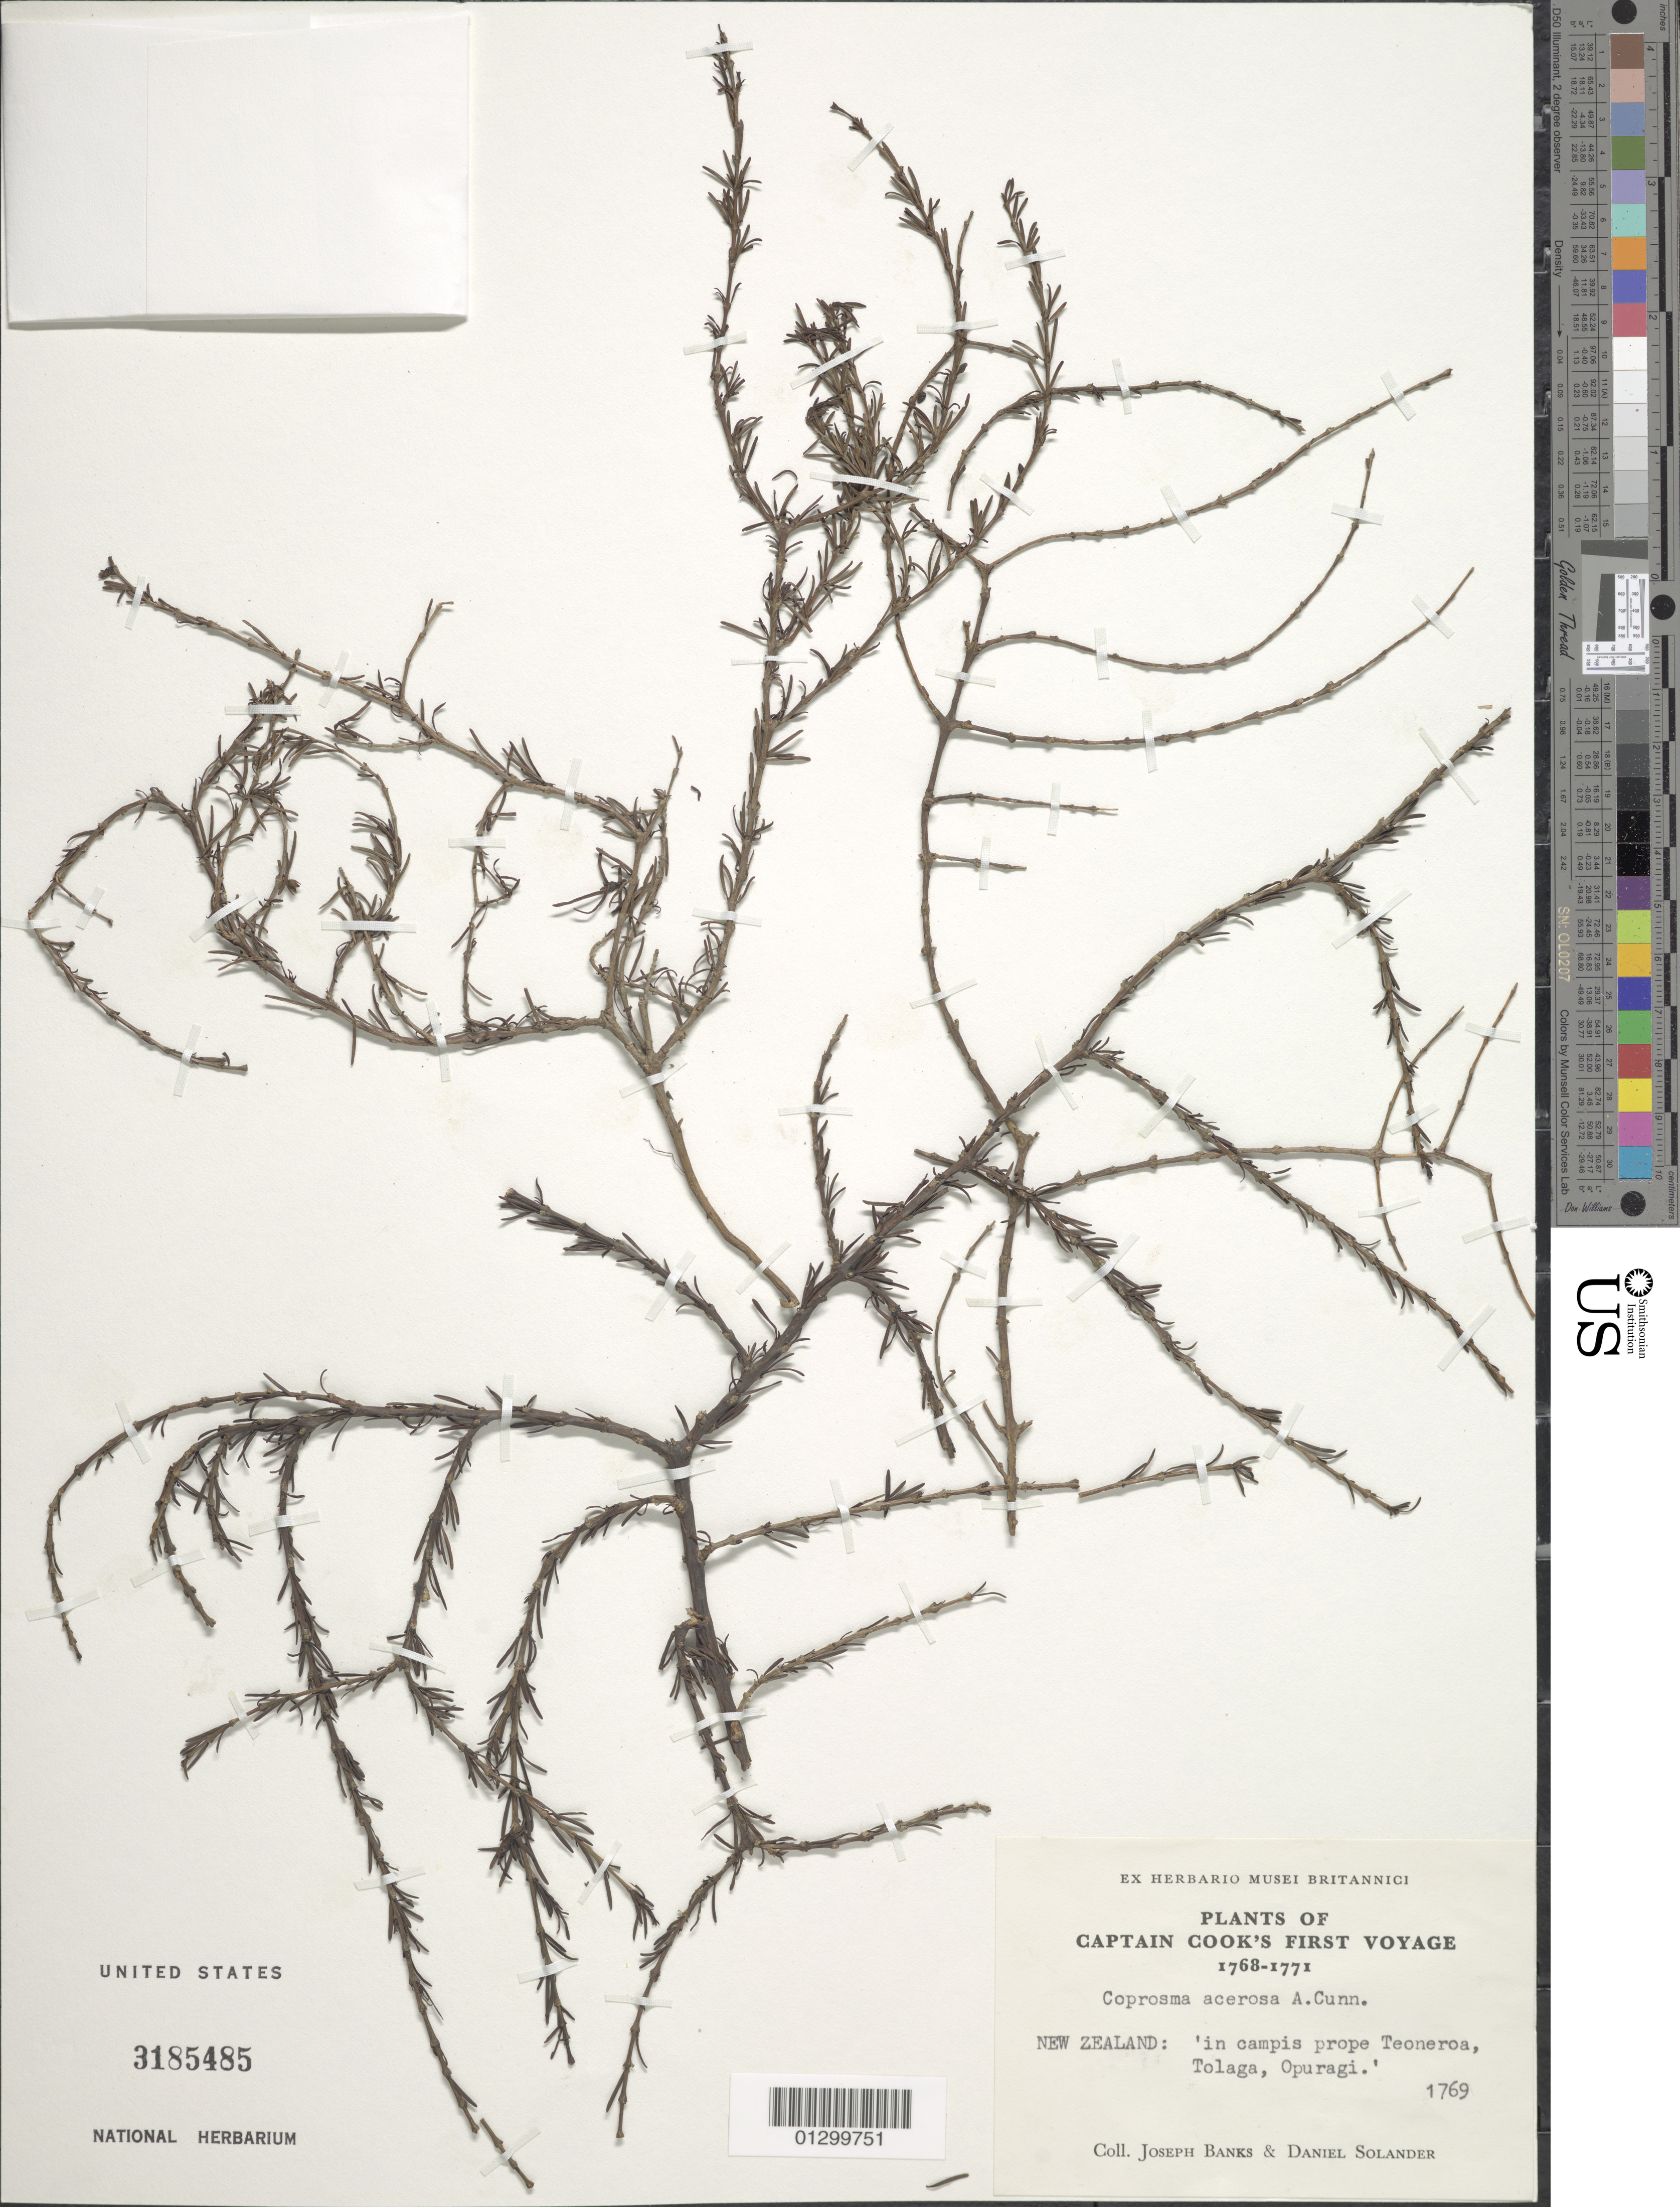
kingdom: Plantae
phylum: Tracheophyta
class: Magnoliopsida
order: Gentianales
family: Rubiaceae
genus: Coprosma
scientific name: Coprosma acerosa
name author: A. Cunn.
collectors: J. Banks & D. C. Solander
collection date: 1768/1771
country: New Zealand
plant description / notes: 'in campis propre Teoneroa Tolaga, Opuragi'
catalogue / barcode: US 3185485